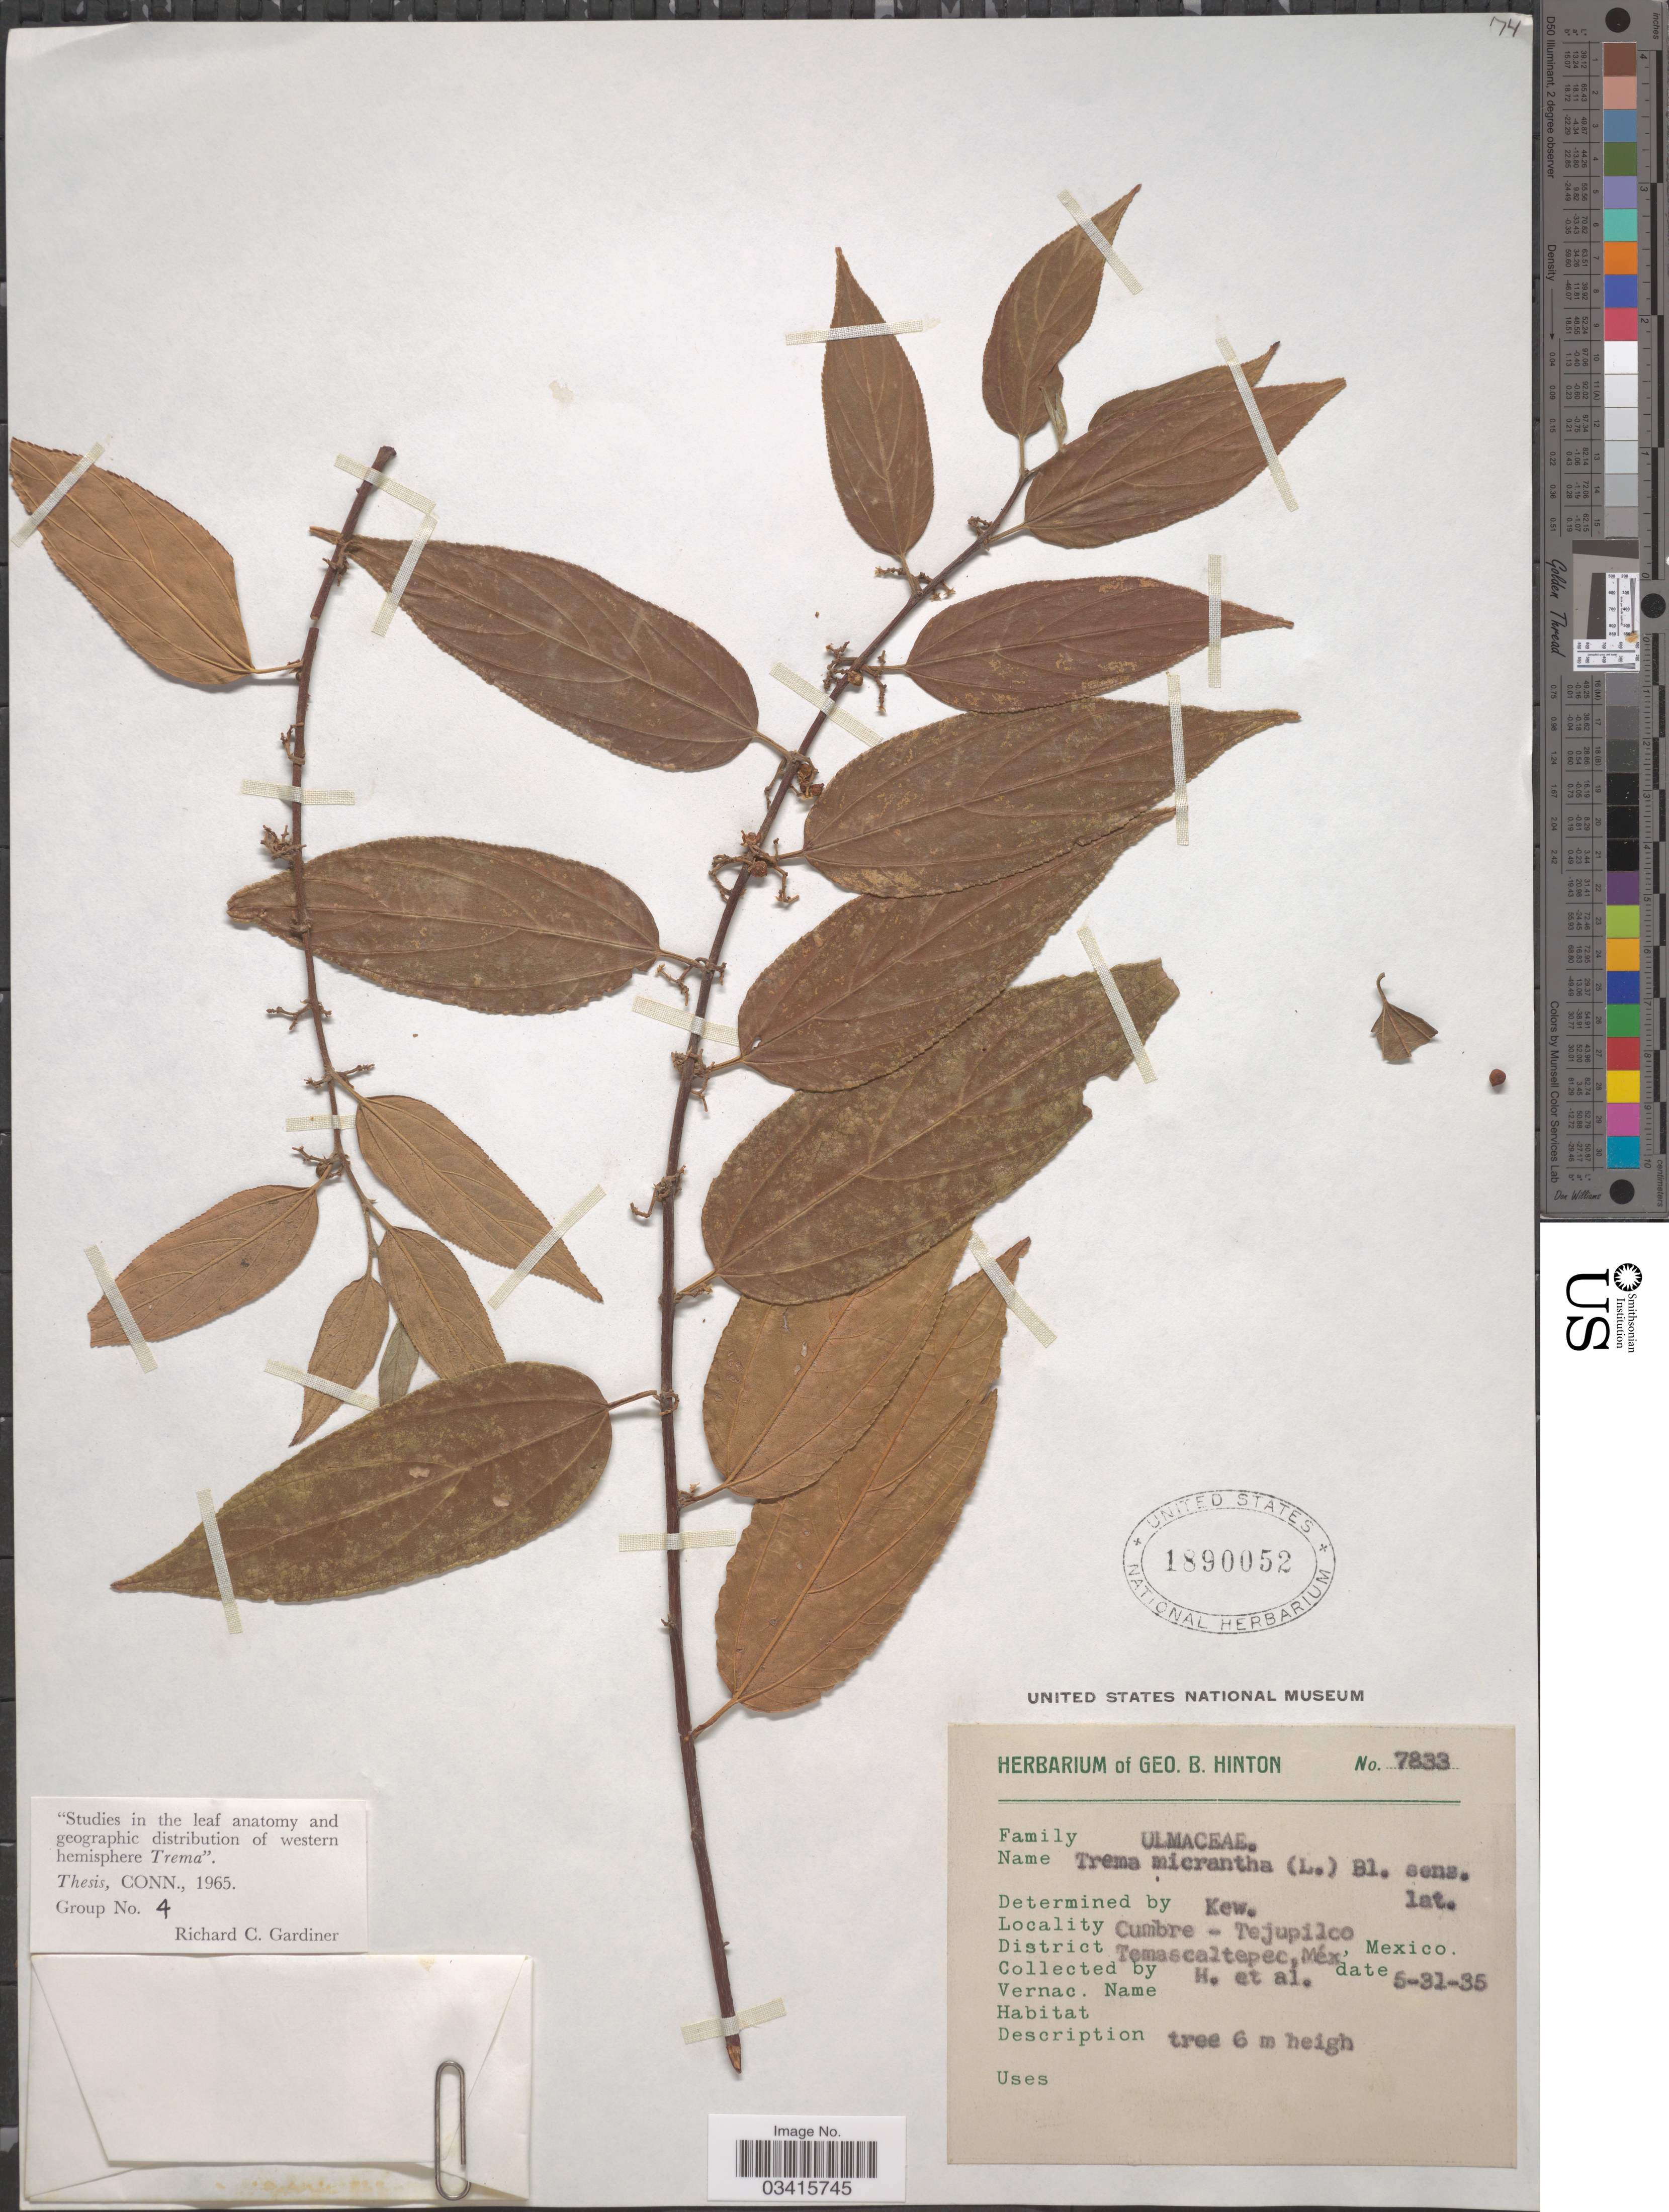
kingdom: Plantae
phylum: Tracheophyta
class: Magnoliopsida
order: Rosales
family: Cannabaceae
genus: Trema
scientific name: Trema micranthum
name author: (L.) Blume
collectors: G. B. Hinton & et al.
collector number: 7833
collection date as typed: Transcribed d/m/y: 31/5/35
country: Mexico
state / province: México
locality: Cumbre - Tejupilco. District Temascaltepec.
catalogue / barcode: US 1890052